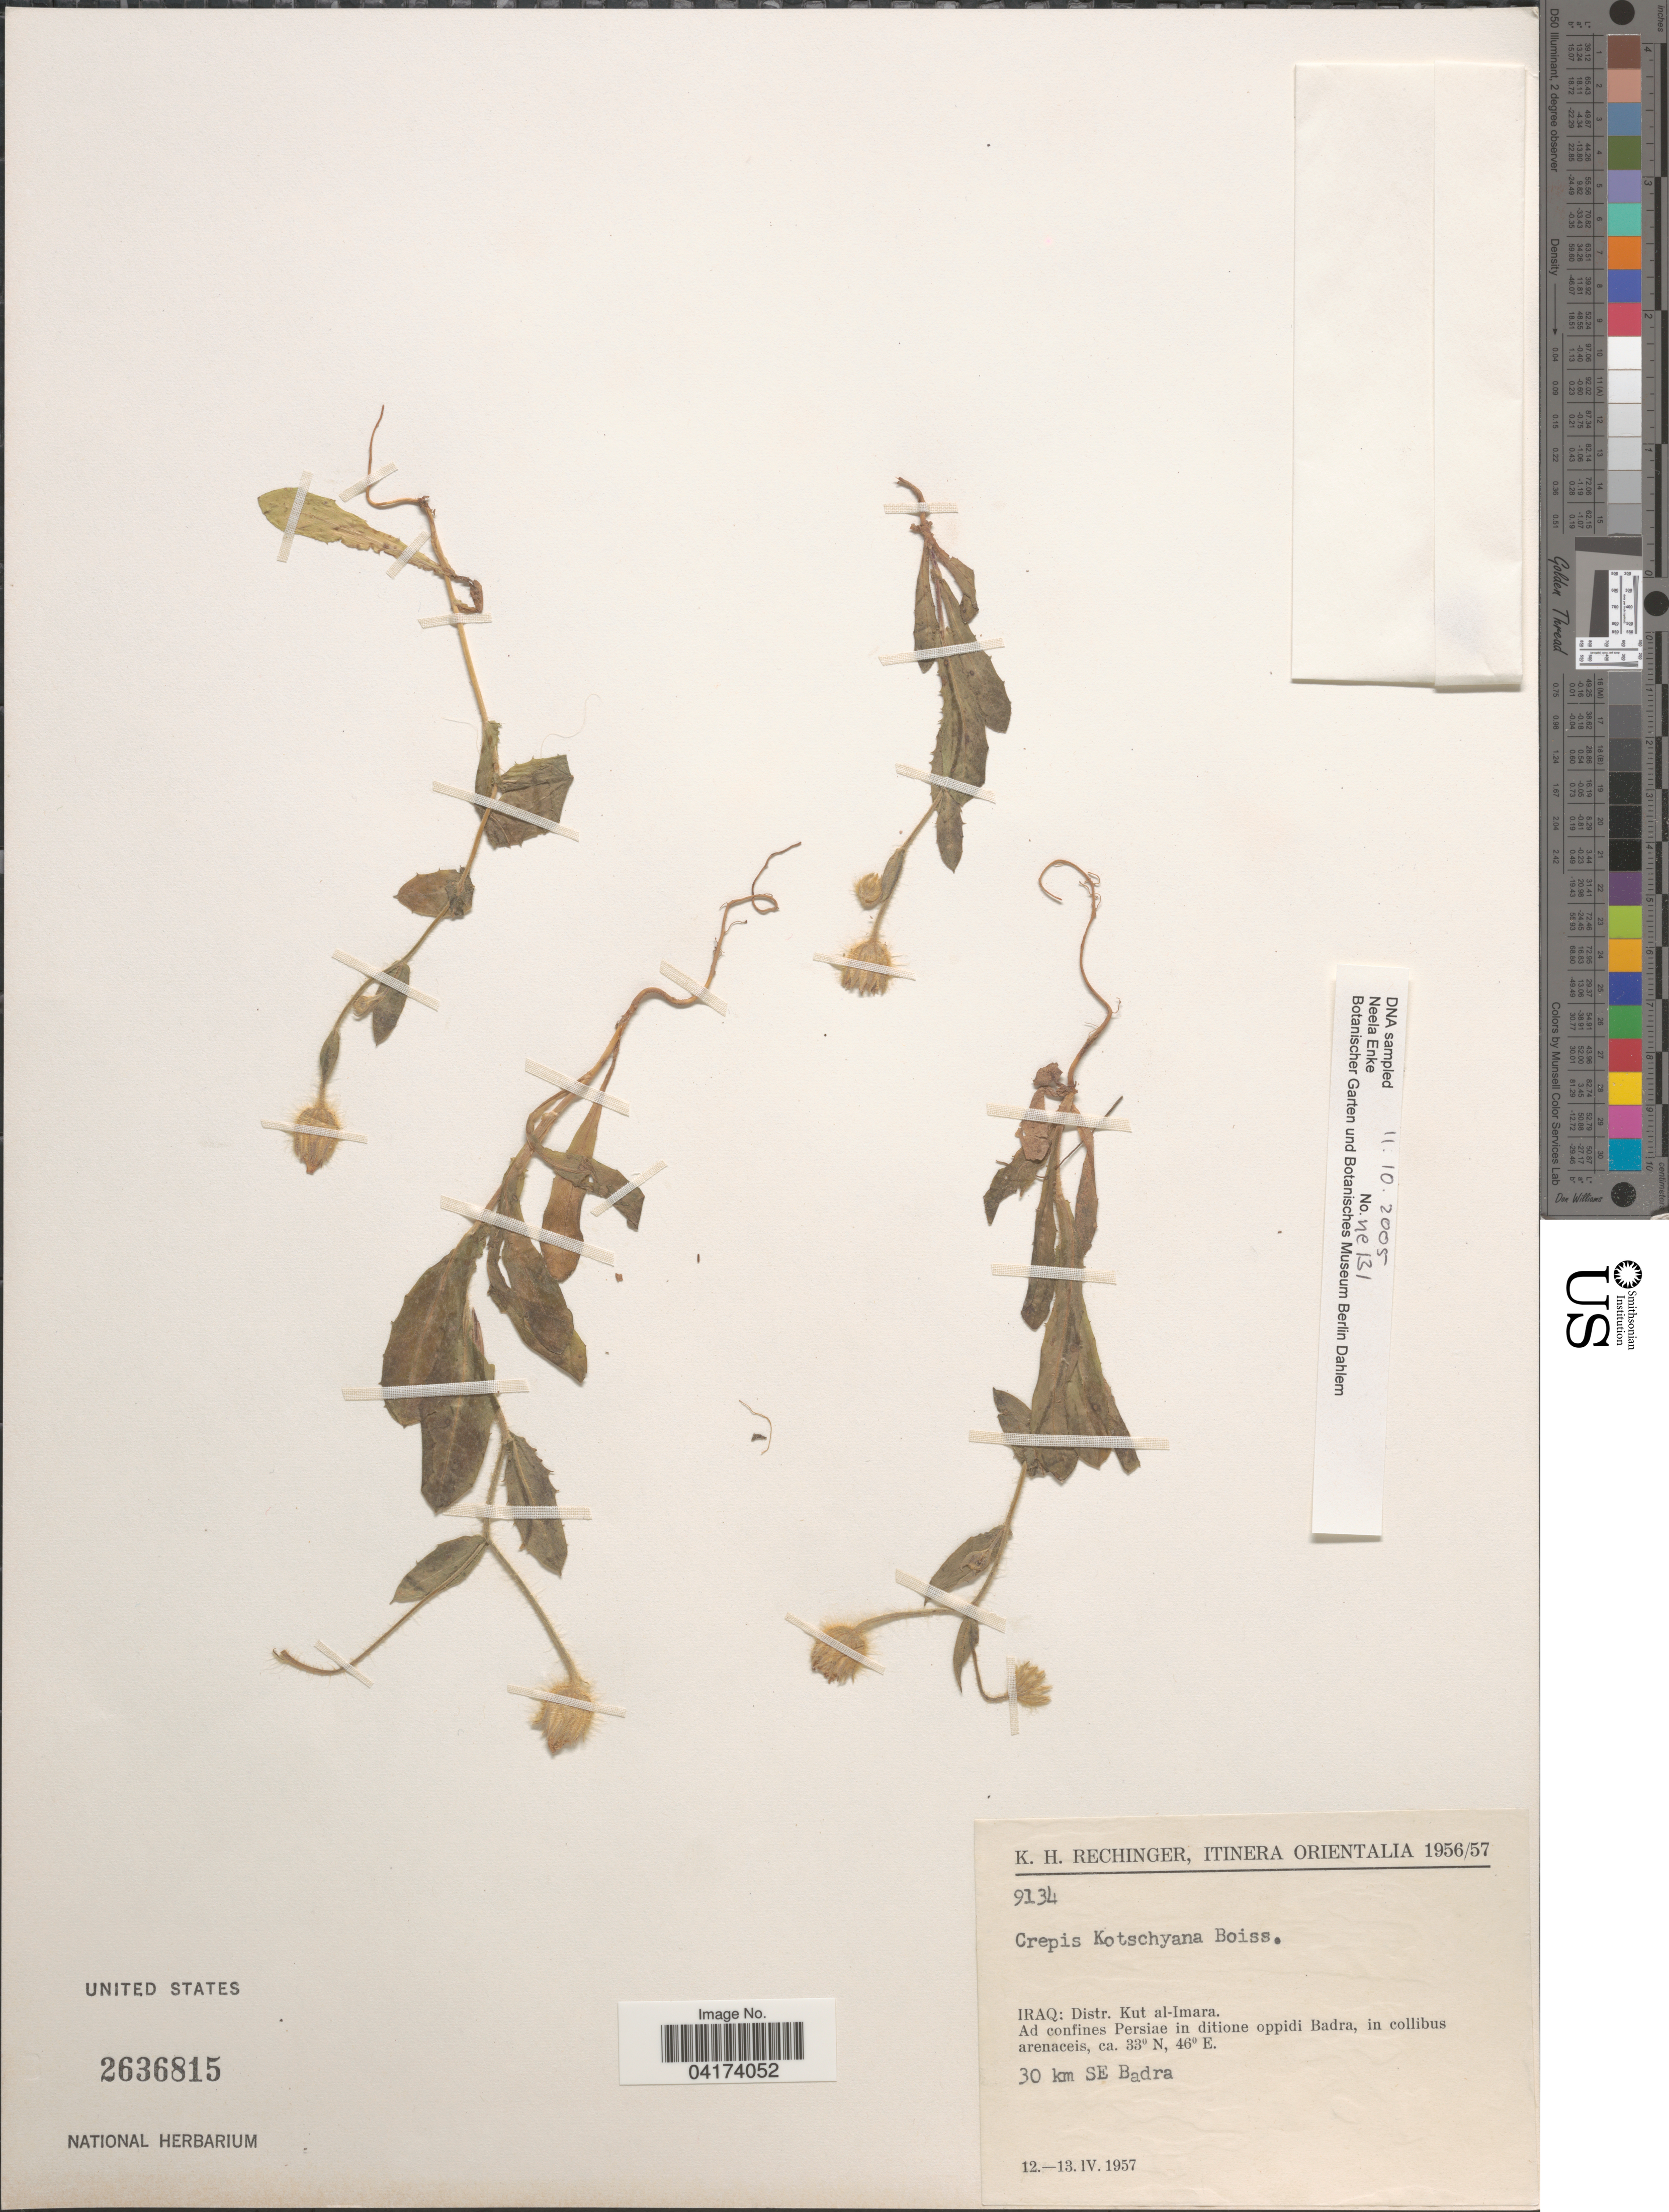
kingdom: Plantae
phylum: Tracheophyta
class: Magnoliopsida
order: Asterales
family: Asteraceae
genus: Crepis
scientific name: Crepis kotschyana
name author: (Boiss.) Boiss.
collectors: K. H. Rechinger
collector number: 9134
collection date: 1957-04-12/1957-04-13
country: Iraq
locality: Itinera Orientalia 1956/57. Distr. Kut al-Imara. Ad confines Persiae in ditione oppidi Badra, in collibus arenaceis. 30 km SE Badra.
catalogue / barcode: US 2636815